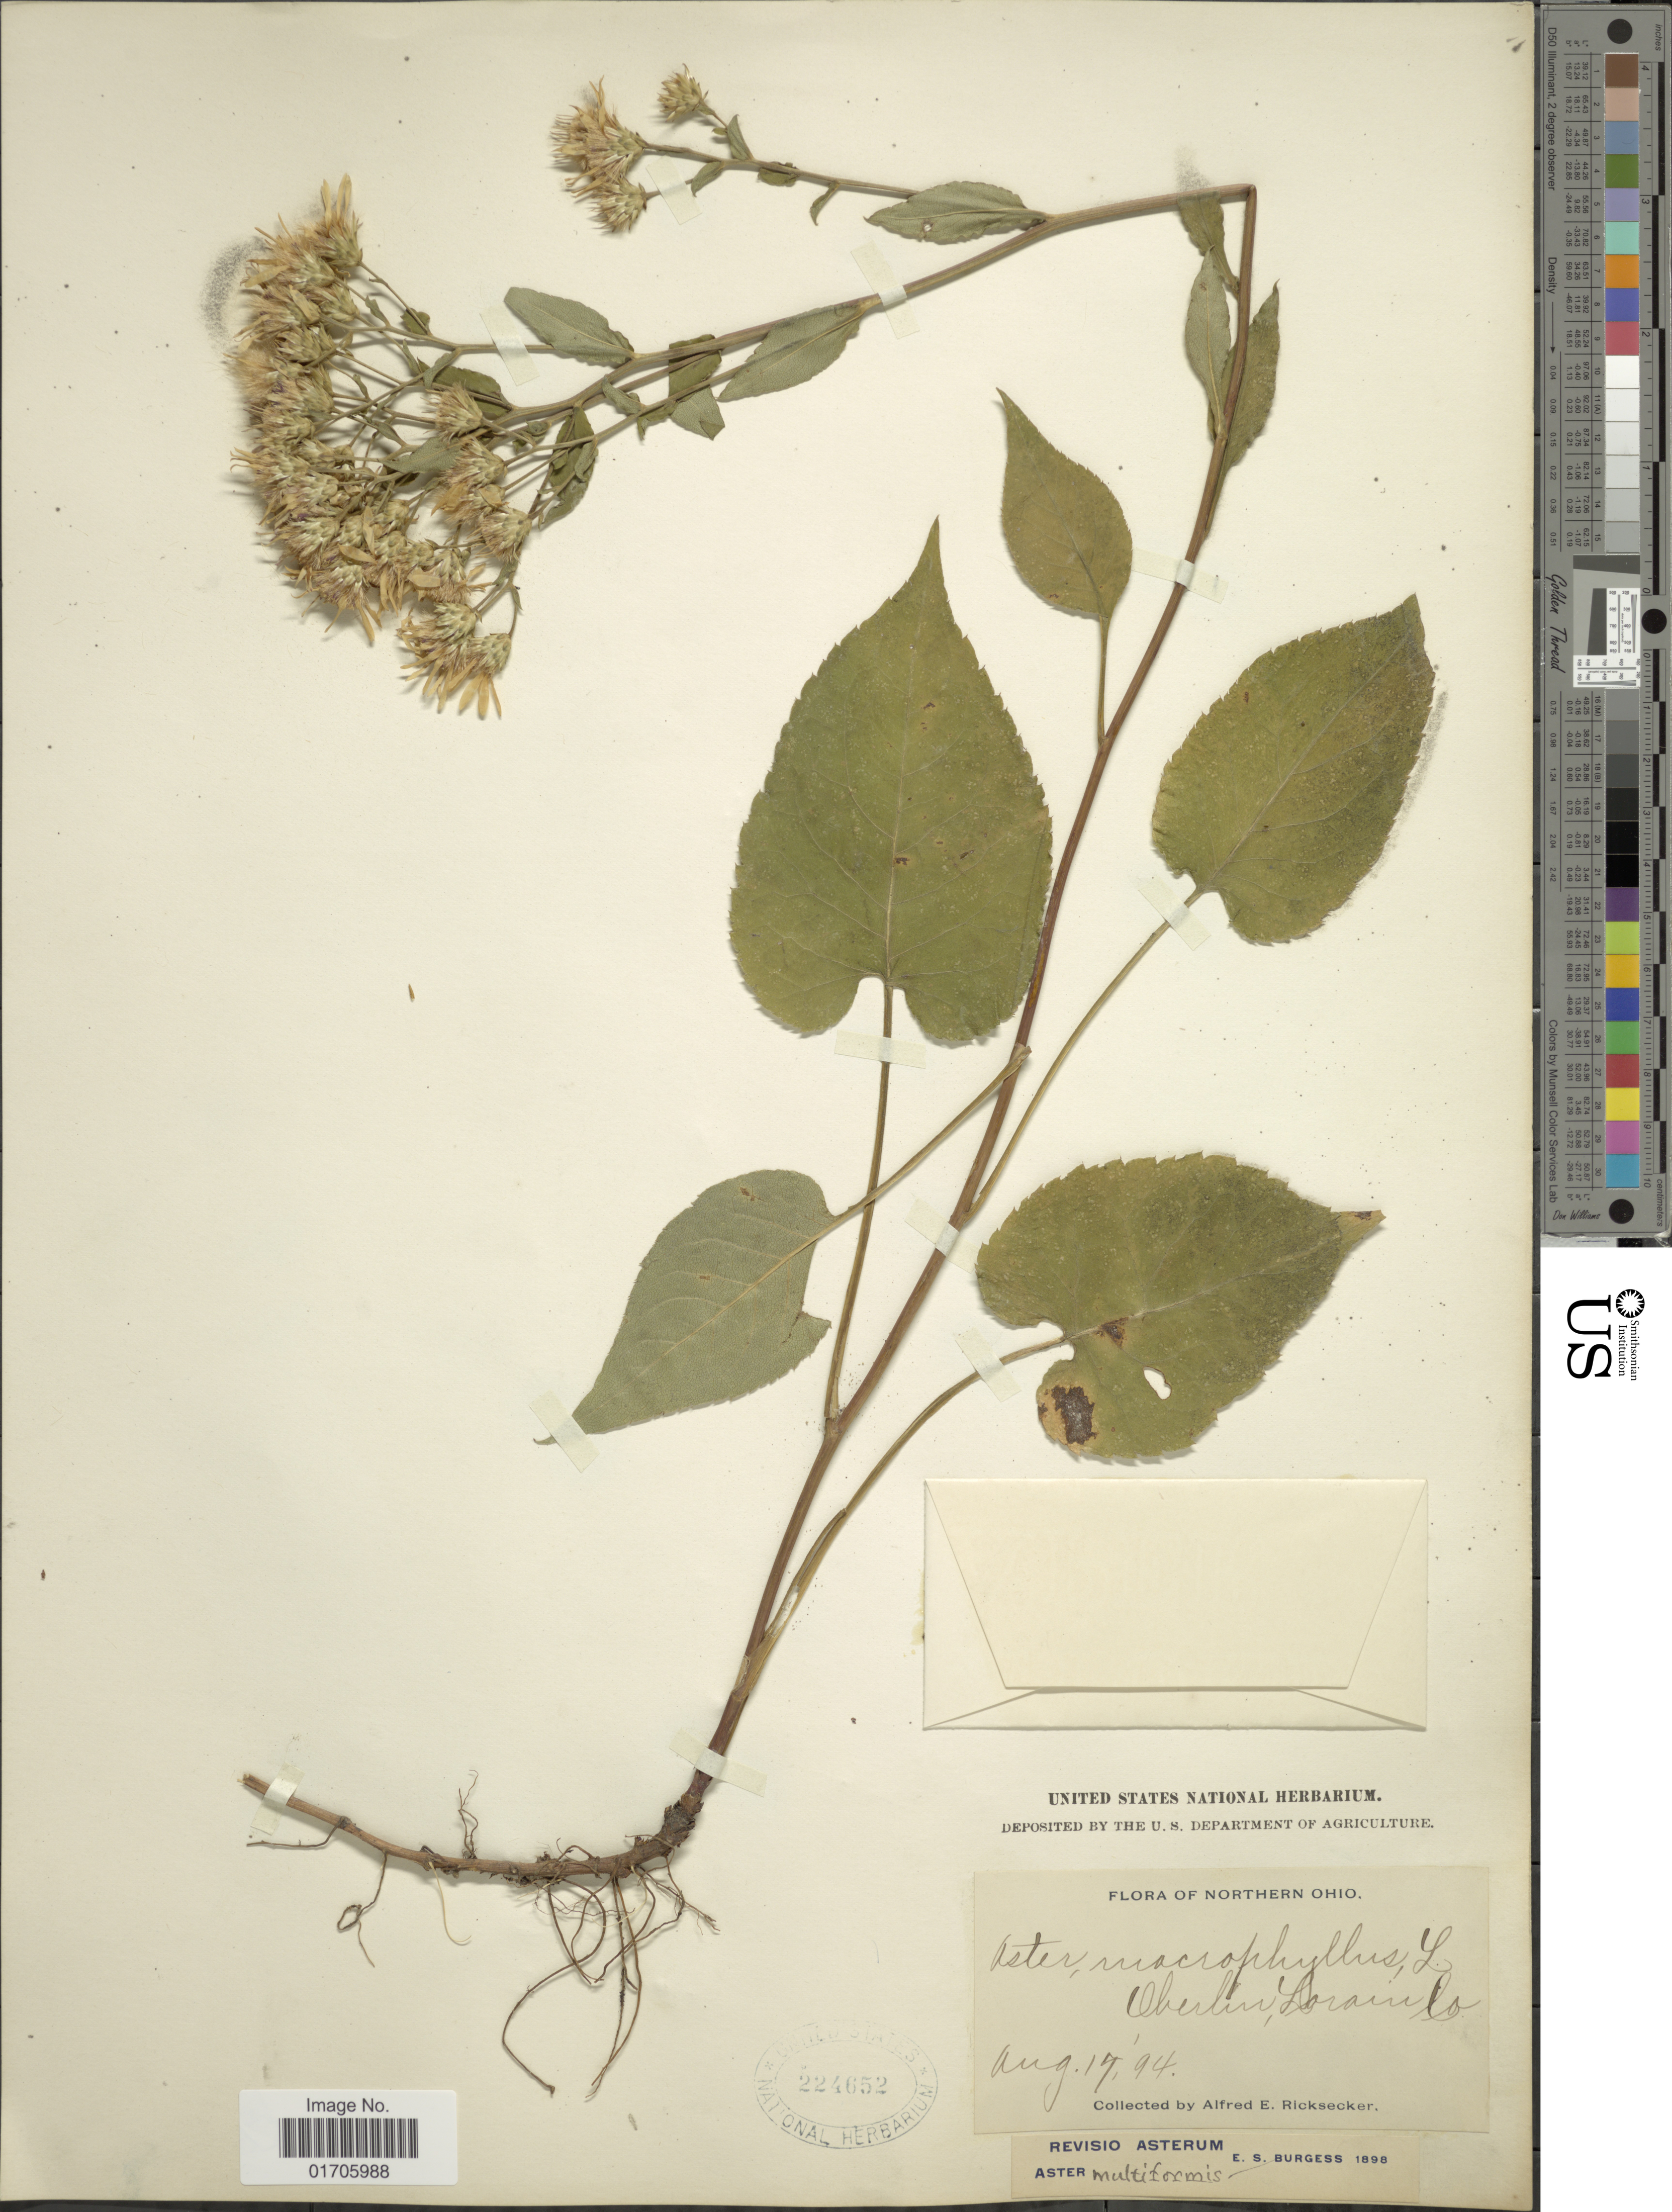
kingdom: Plantae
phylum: Tracheophyta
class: Magnoliopsida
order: Asterales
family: Asteraceae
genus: Eurybia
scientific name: Eurybia sp.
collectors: A. E. Ricksecker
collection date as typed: Transcribed d/m/y: 17/8/94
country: United States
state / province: Ohio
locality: Northern Ohio. Oberlin, Lorain Co.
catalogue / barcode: US 224652